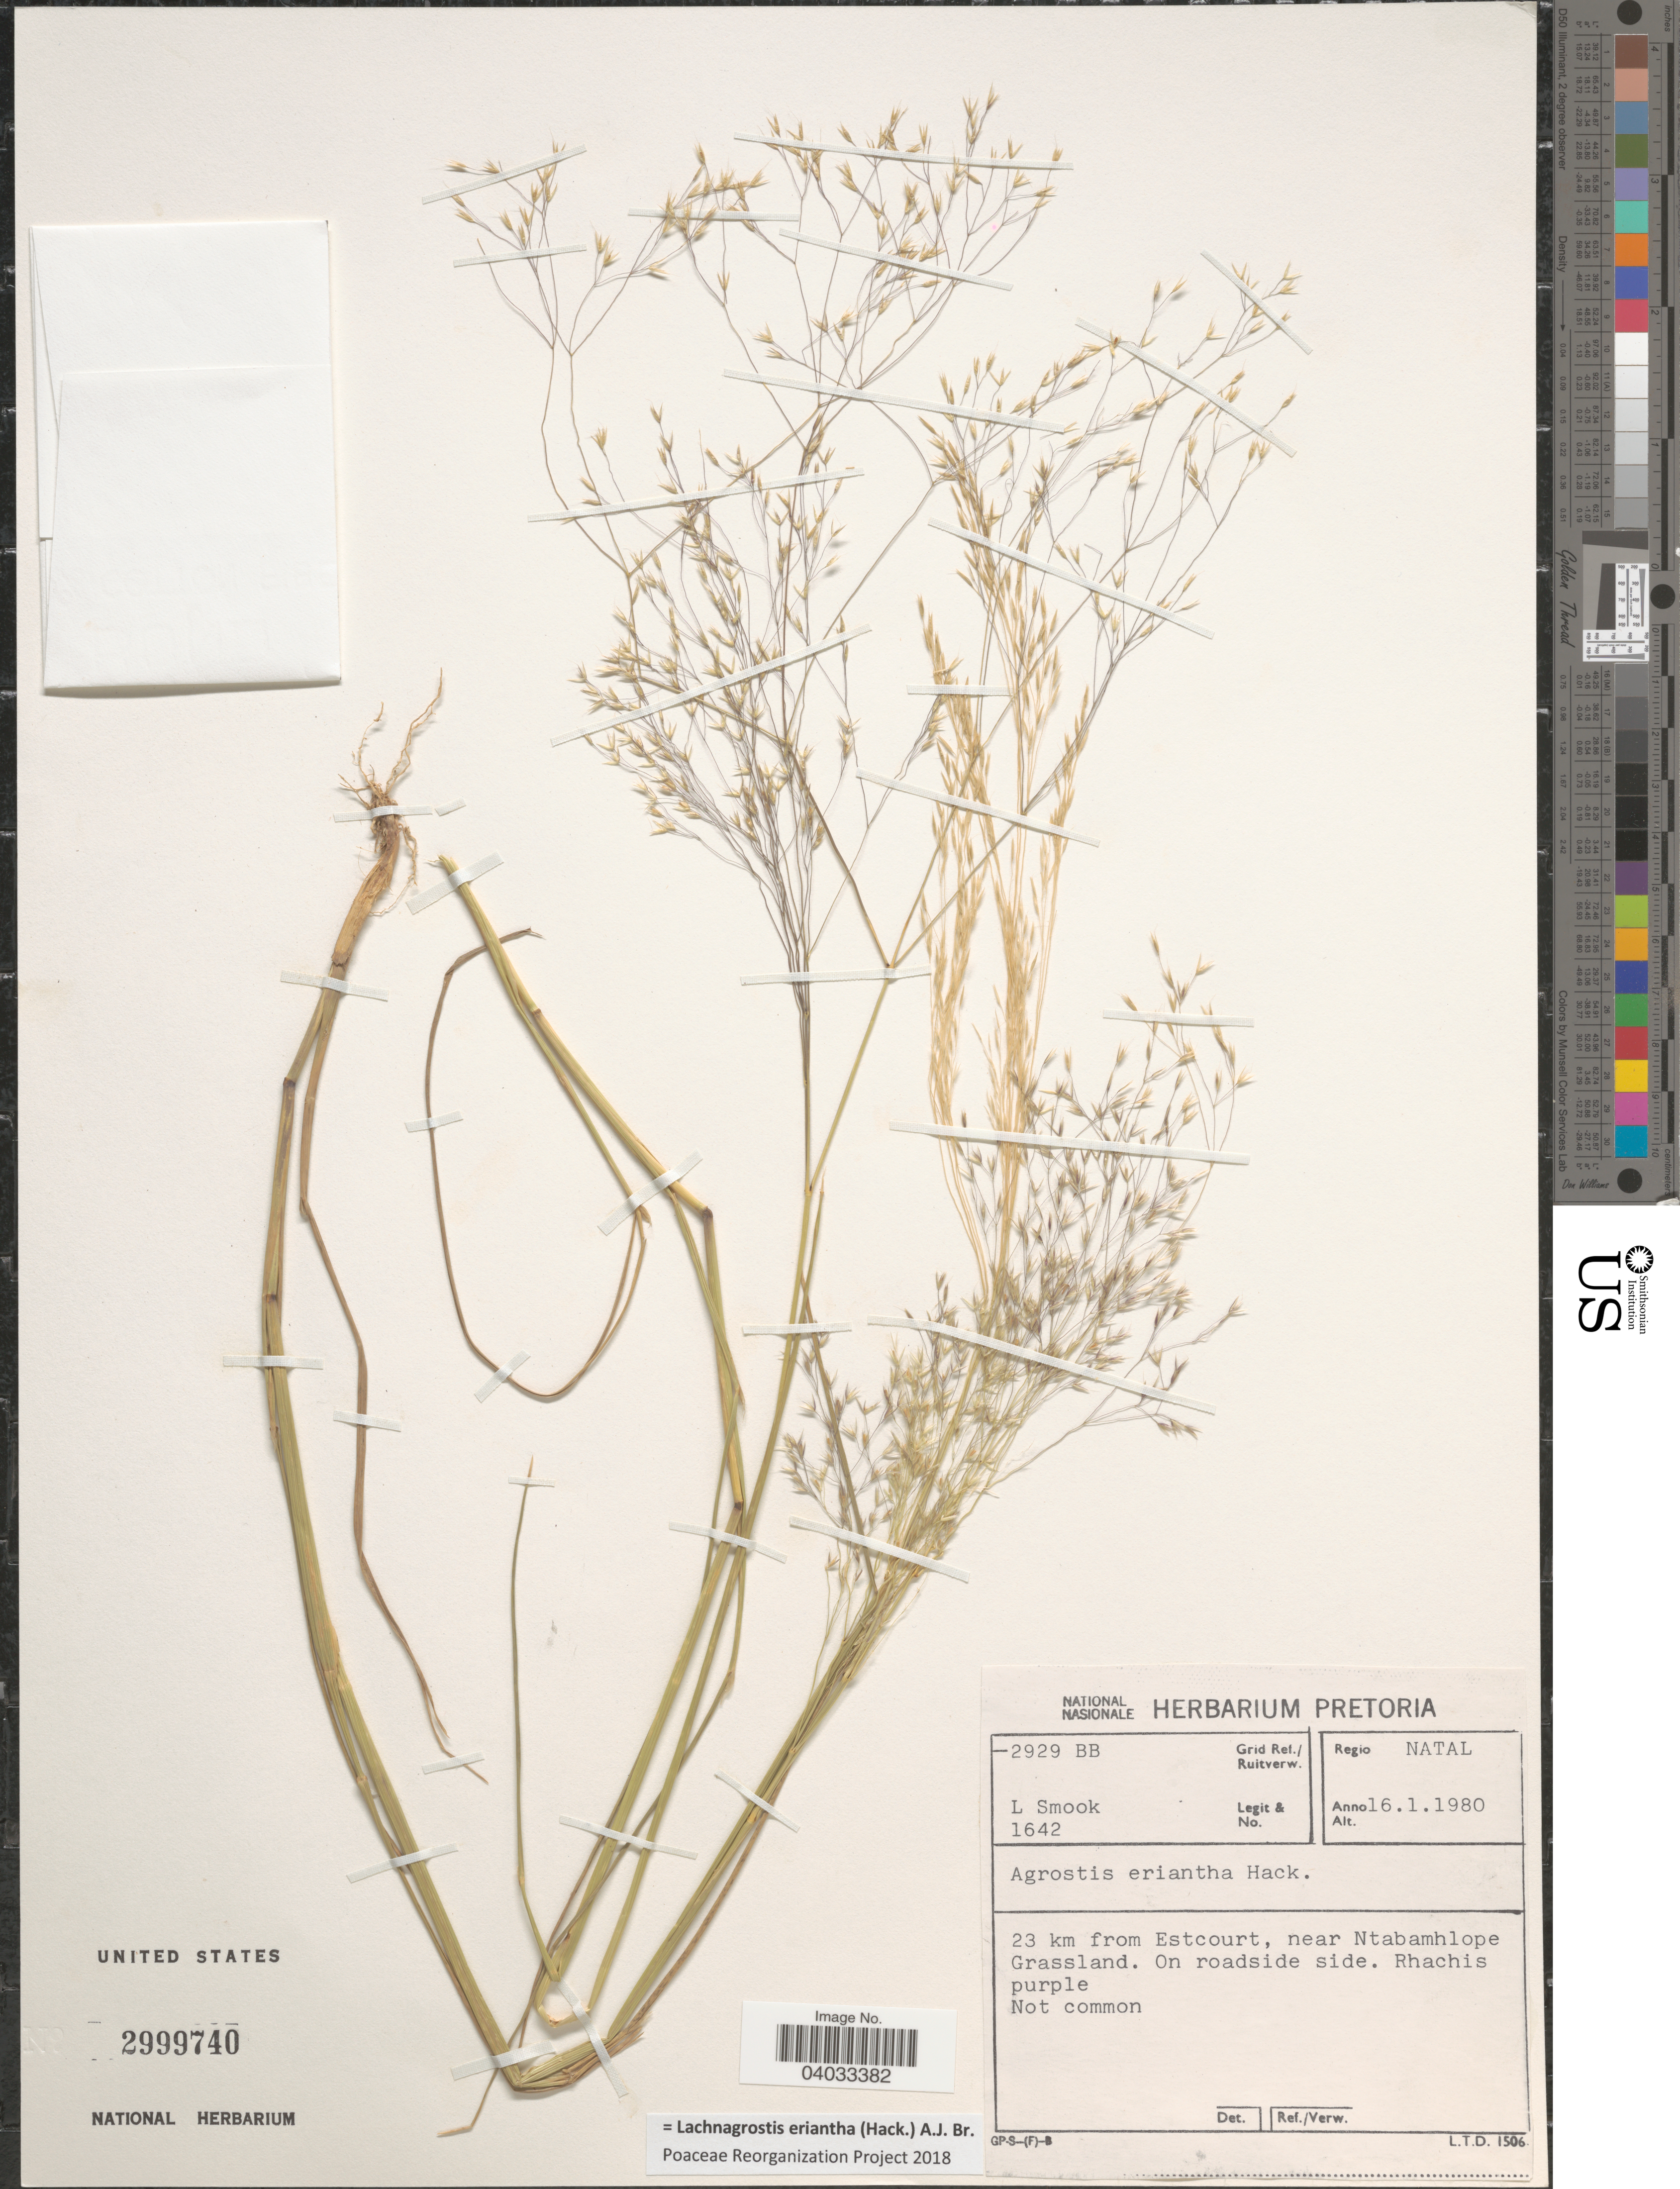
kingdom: Plantae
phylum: Tracheophyta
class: Liliopsida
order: Poales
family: Poaceae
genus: Lachnagrostis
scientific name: Lachnagrostis eriantha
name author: (Hack.) A.J. Br.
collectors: L. Smook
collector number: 1642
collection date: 1980-01-16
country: South Africa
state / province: KwaZulu-Natal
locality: Grid Ref./ Ruitverw. 2929 BB. Regio Natal. 23 km from Estcourt, near Ntabamhlope Grassland.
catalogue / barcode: US 2999740